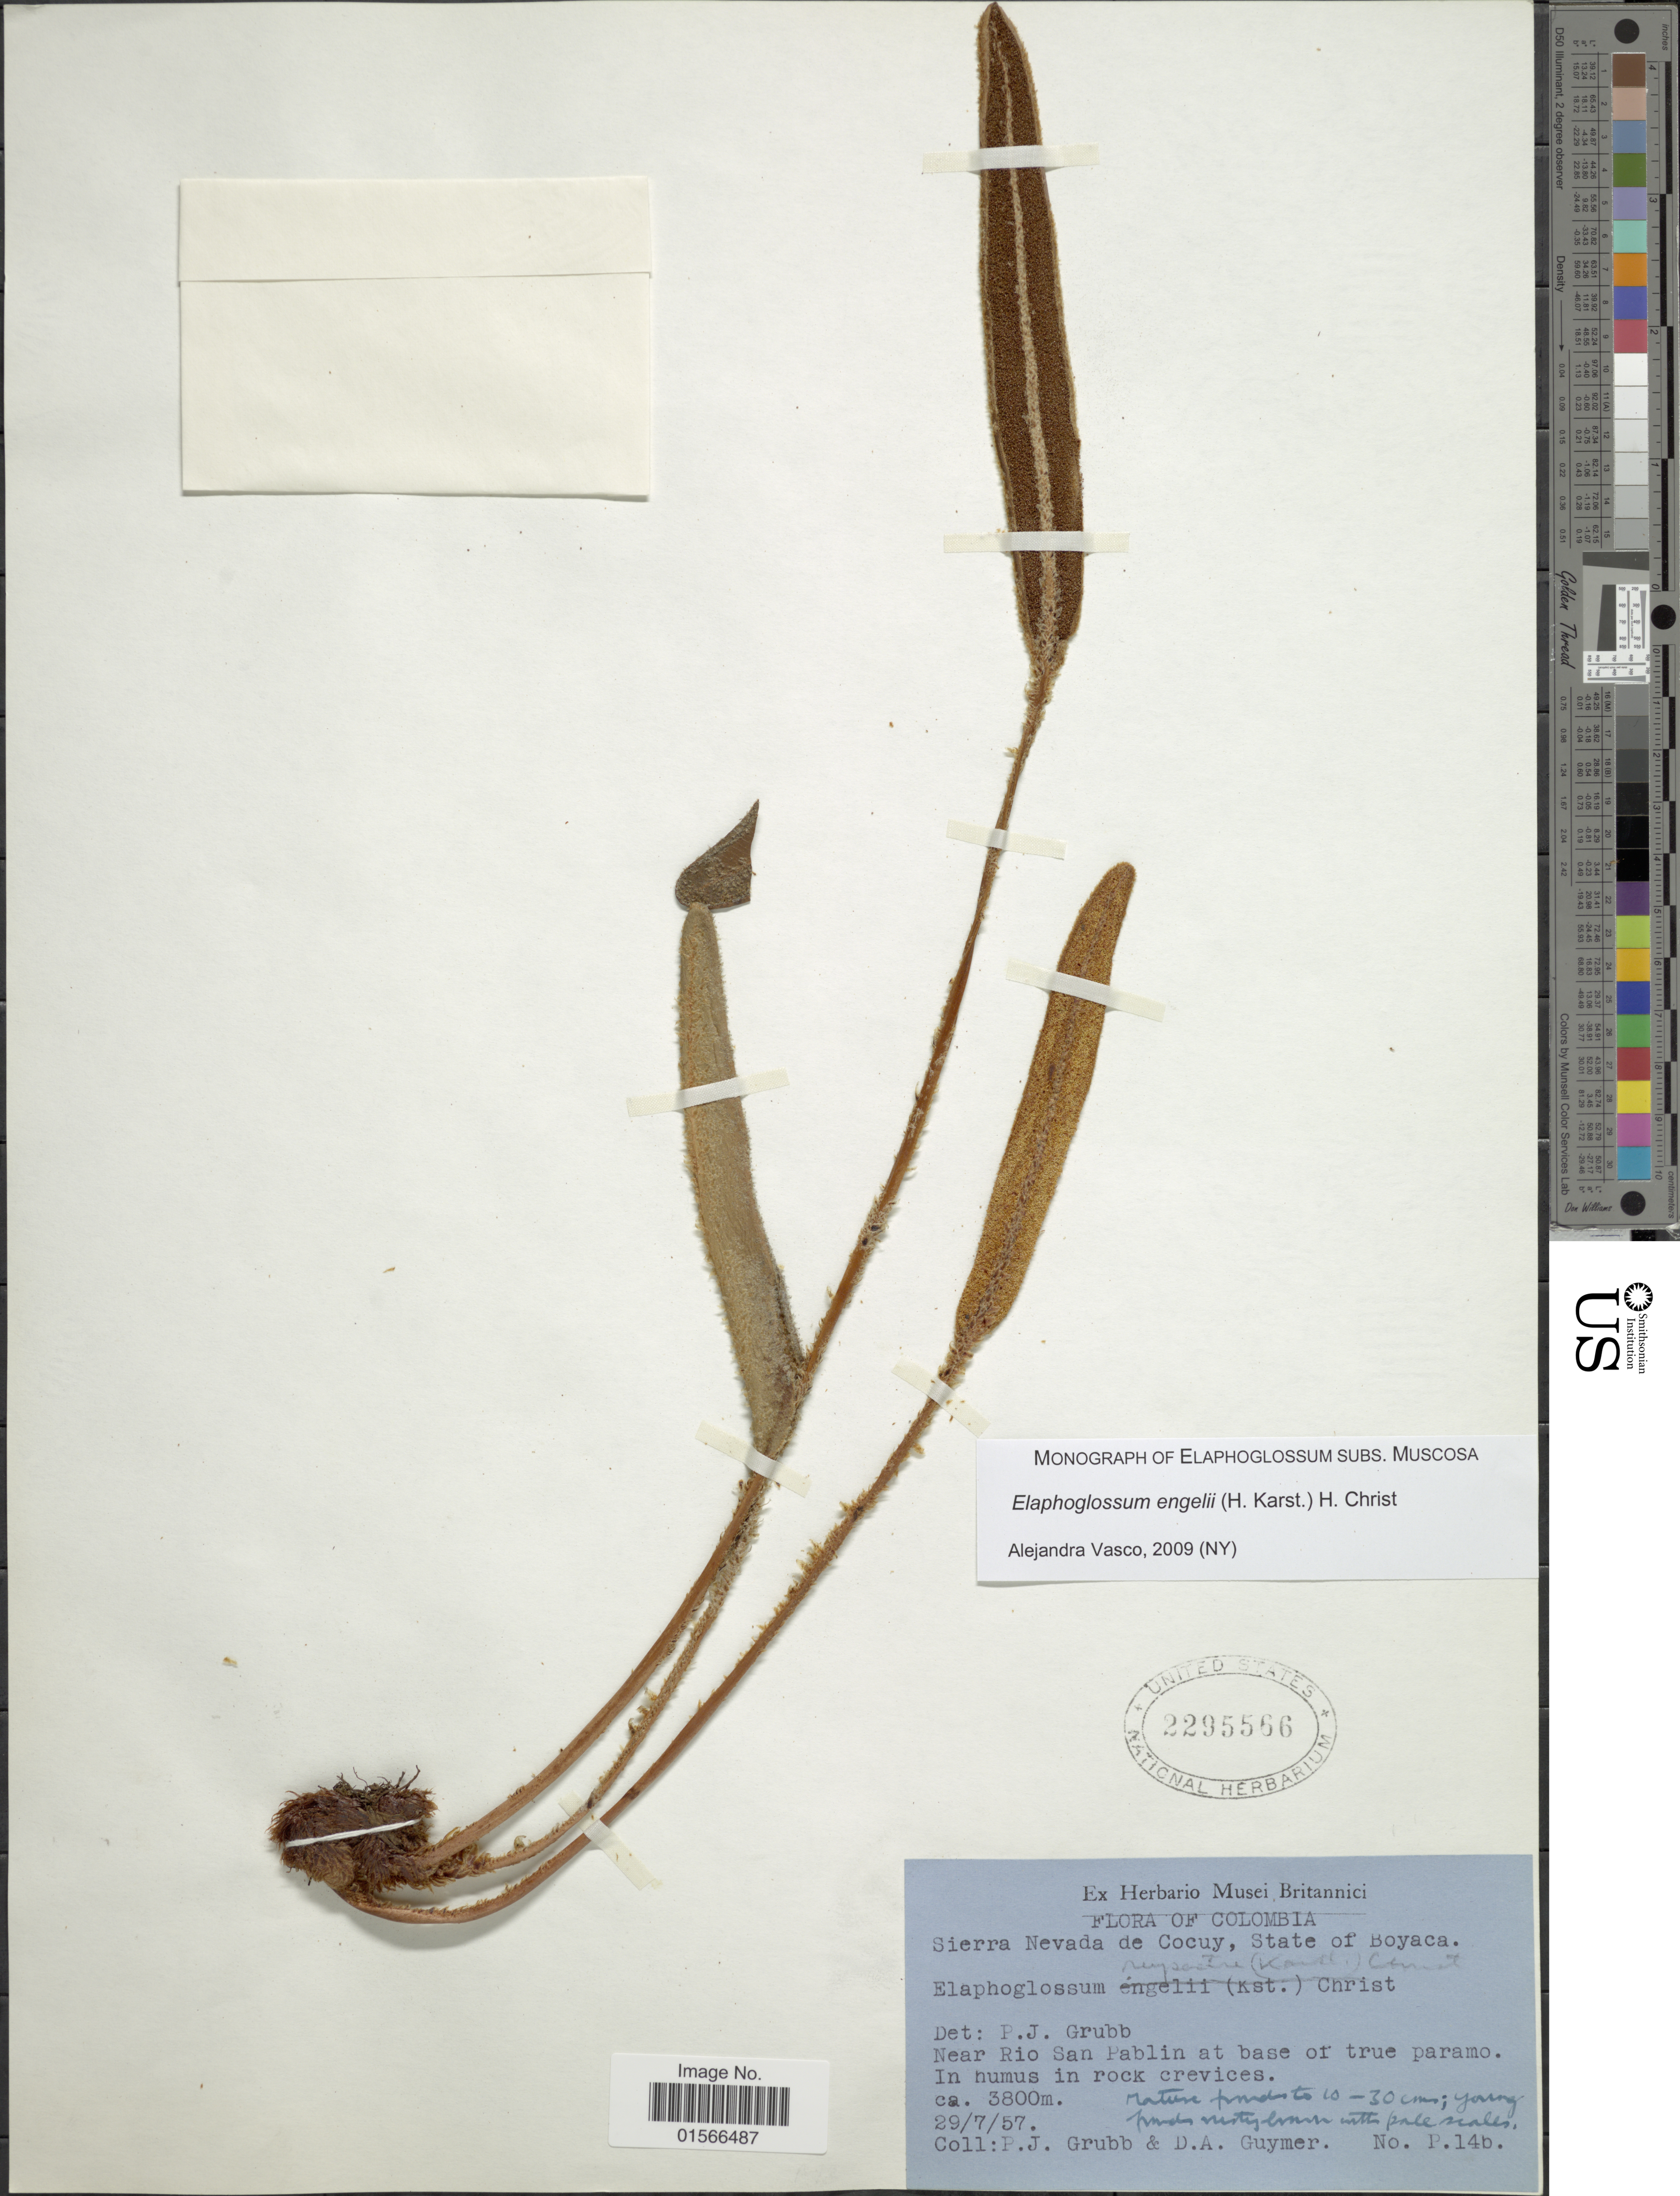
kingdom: Plantae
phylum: Tracheophyta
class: Polypodiopsida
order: Polypodiales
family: Dryopteridaceae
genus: Elaphoglossum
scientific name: Elaphoglossum engelii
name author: (H. Karst.) Christ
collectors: P. J. Grubb & D. Guymer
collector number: P.14b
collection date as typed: Transcribed d/m/y: 29/7/57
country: Colombia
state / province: Boyacá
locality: Sierra Nevada de Cocuy, Near Rio San Pablin at base of true paramo. In humus in rock crevices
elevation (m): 3800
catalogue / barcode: US 2295566